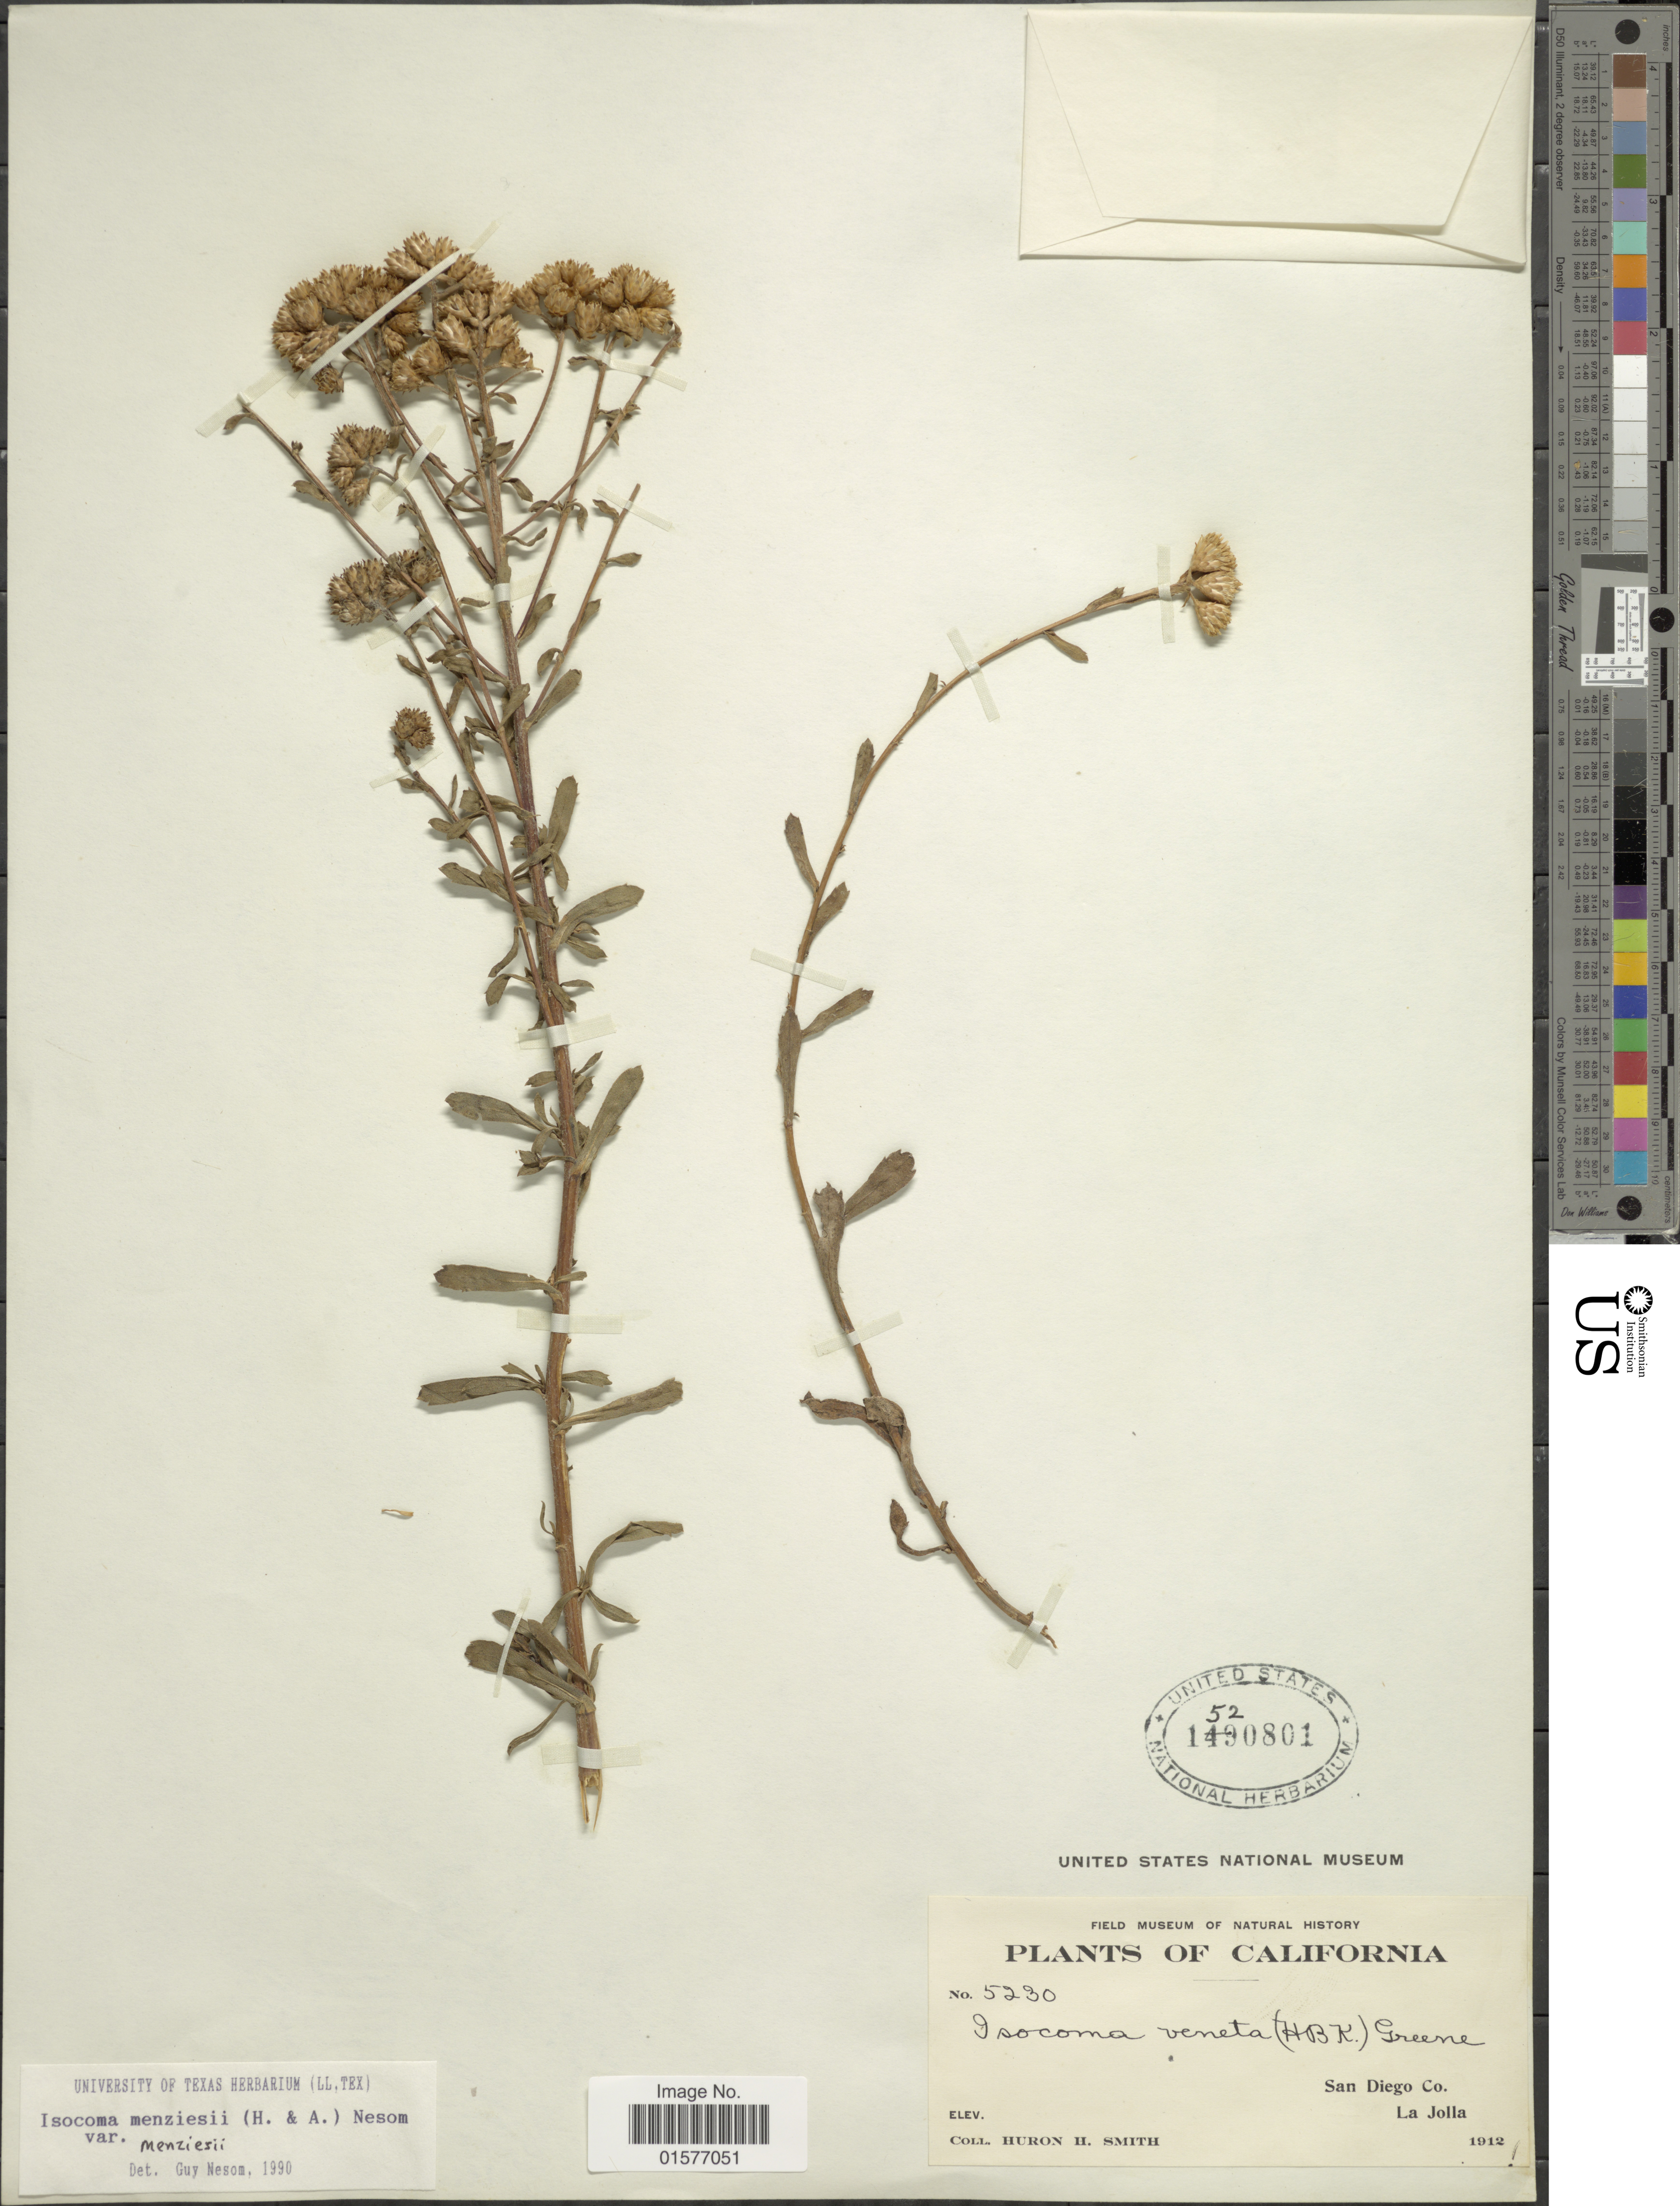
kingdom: Plantae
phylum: Tracheophyta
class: Magnoliopsida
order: Asterales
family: Asteraceae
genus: Isocoma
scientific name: Isocoma menziesii var. menziesii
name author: (Hook.) G.L. Nesom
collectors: Huron H. Smith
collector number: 5230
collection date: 1912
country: United States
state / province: California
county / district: San Diego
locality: San Diegol Co., La Jolla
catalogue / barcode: US 1520801